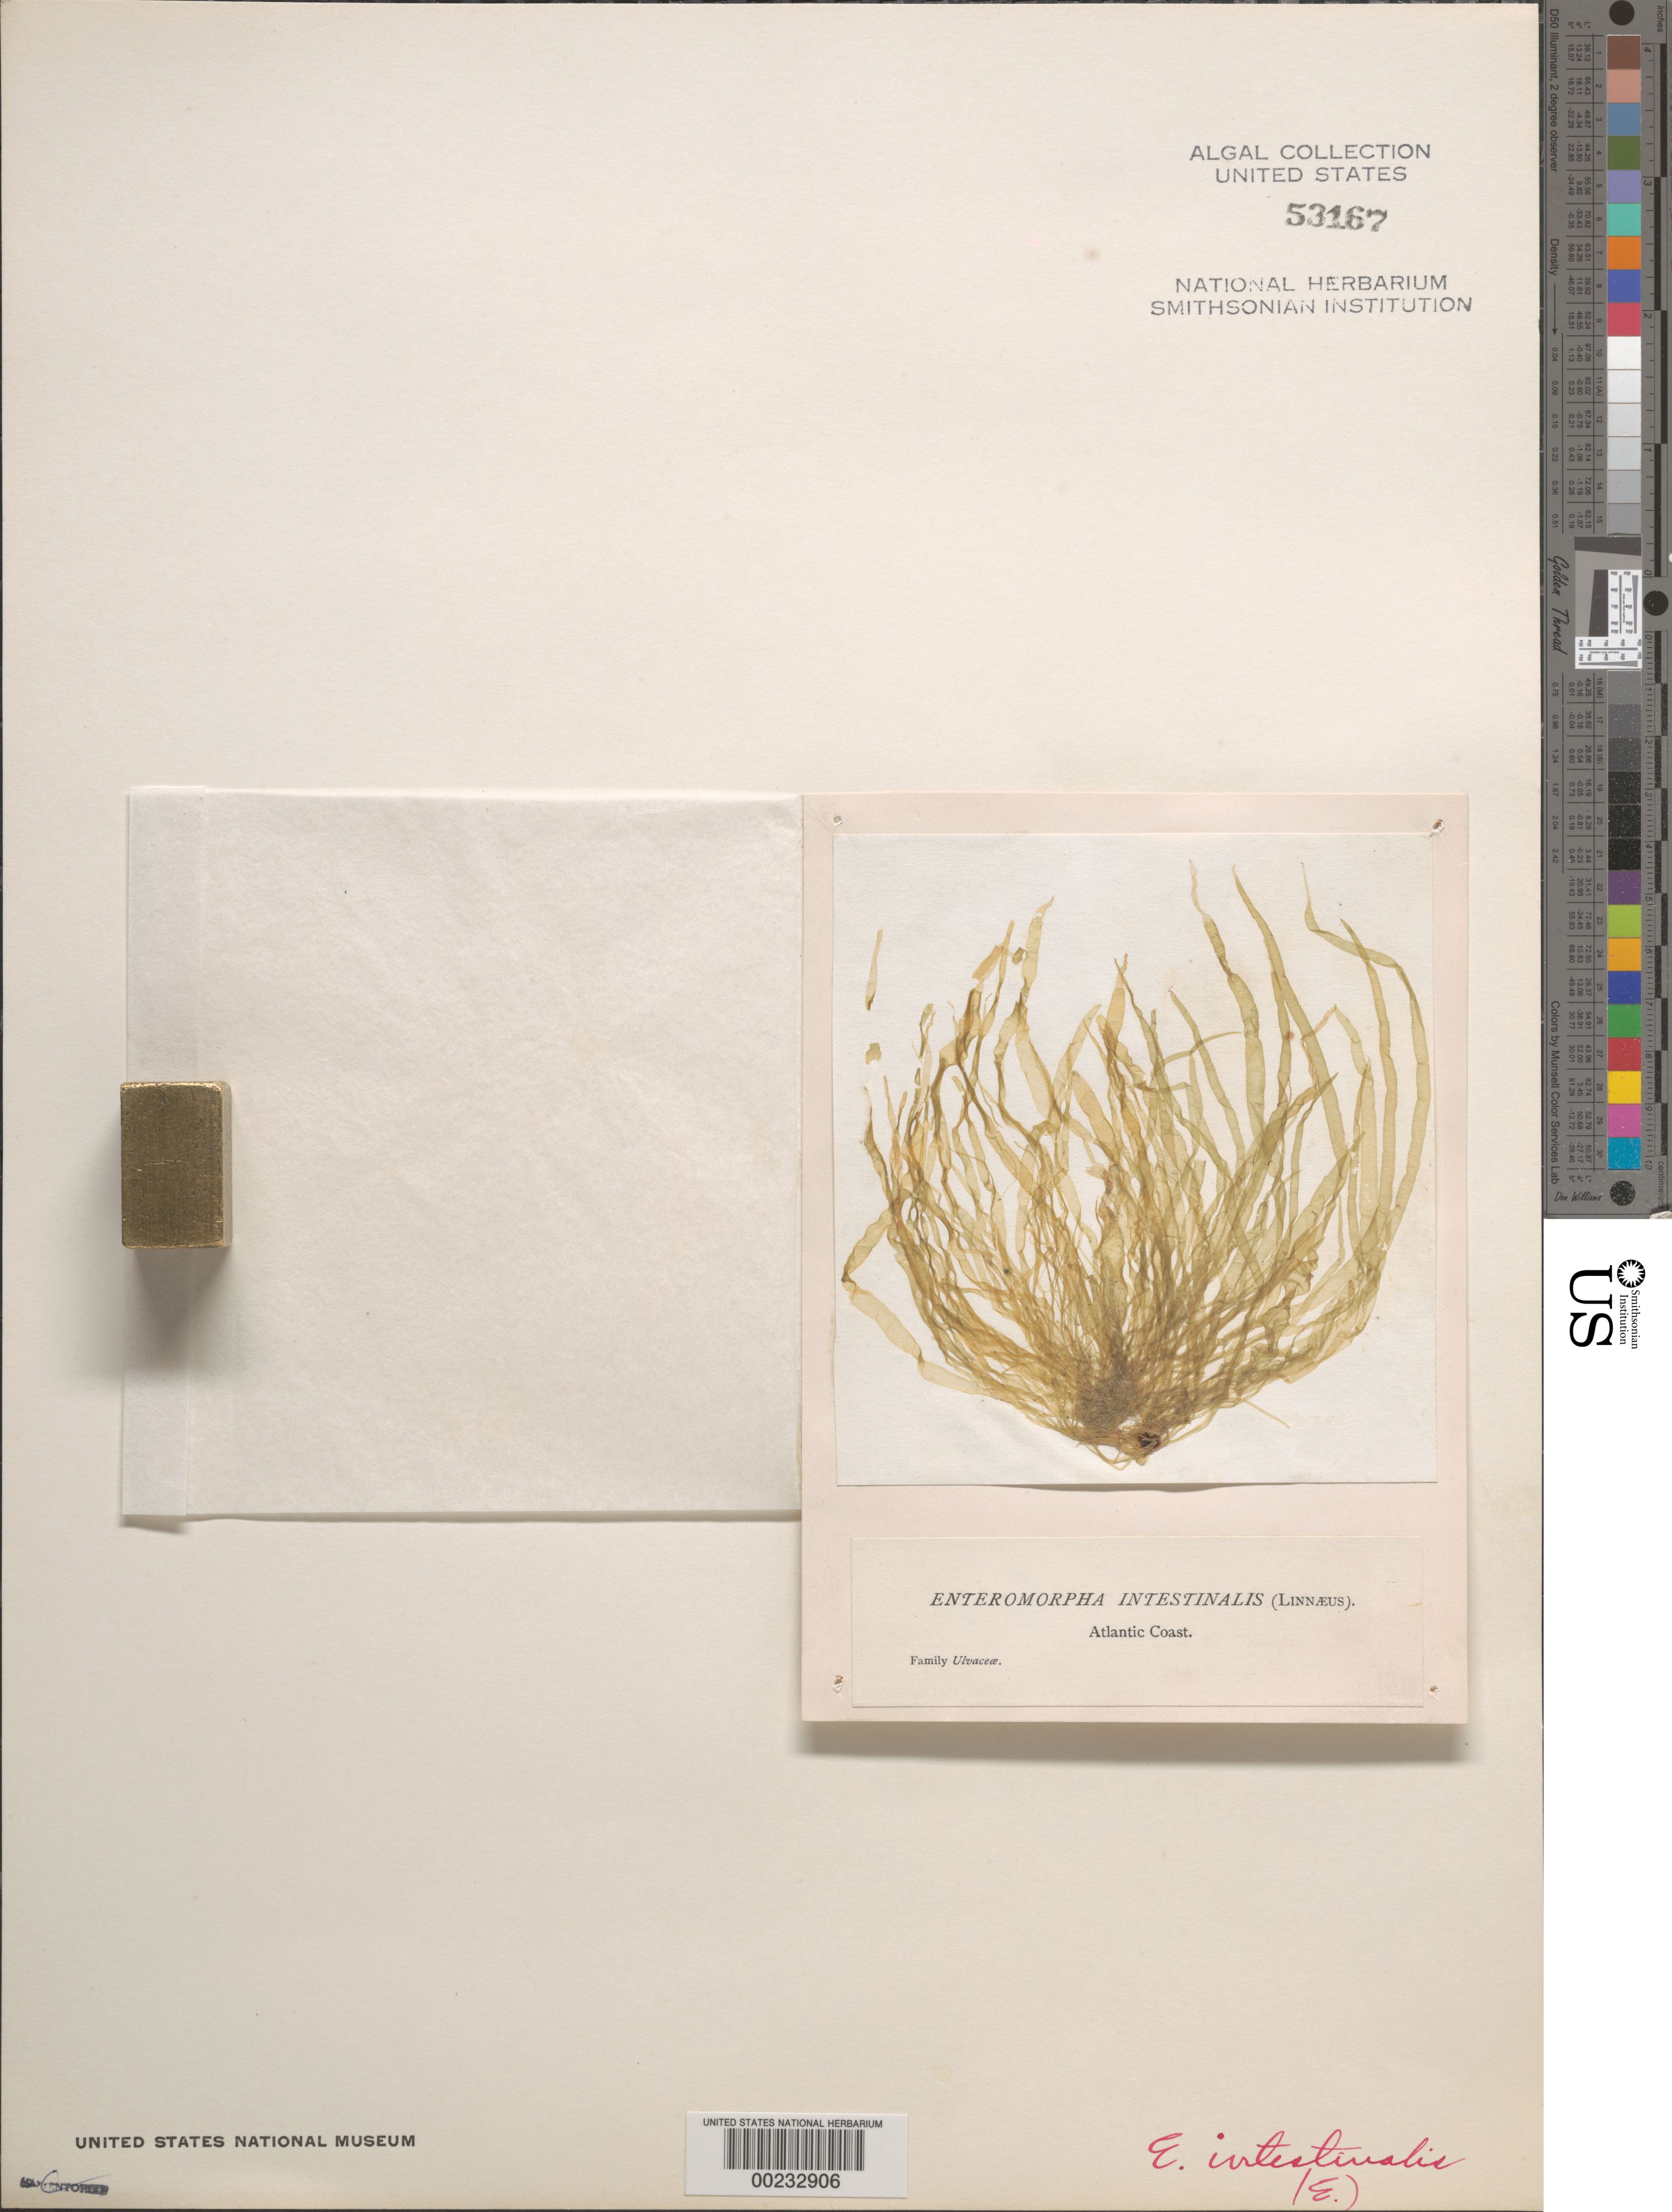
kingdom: Plantae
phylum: Chlorophyta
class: Ulvophyceae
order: Ulvales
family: Ulvaceae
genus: Ulva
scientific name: Ulva intestinalis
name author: L.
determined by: Algae name updating Project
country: Canada / United States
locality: Atlantic Ocean coast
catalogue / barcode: US 53167